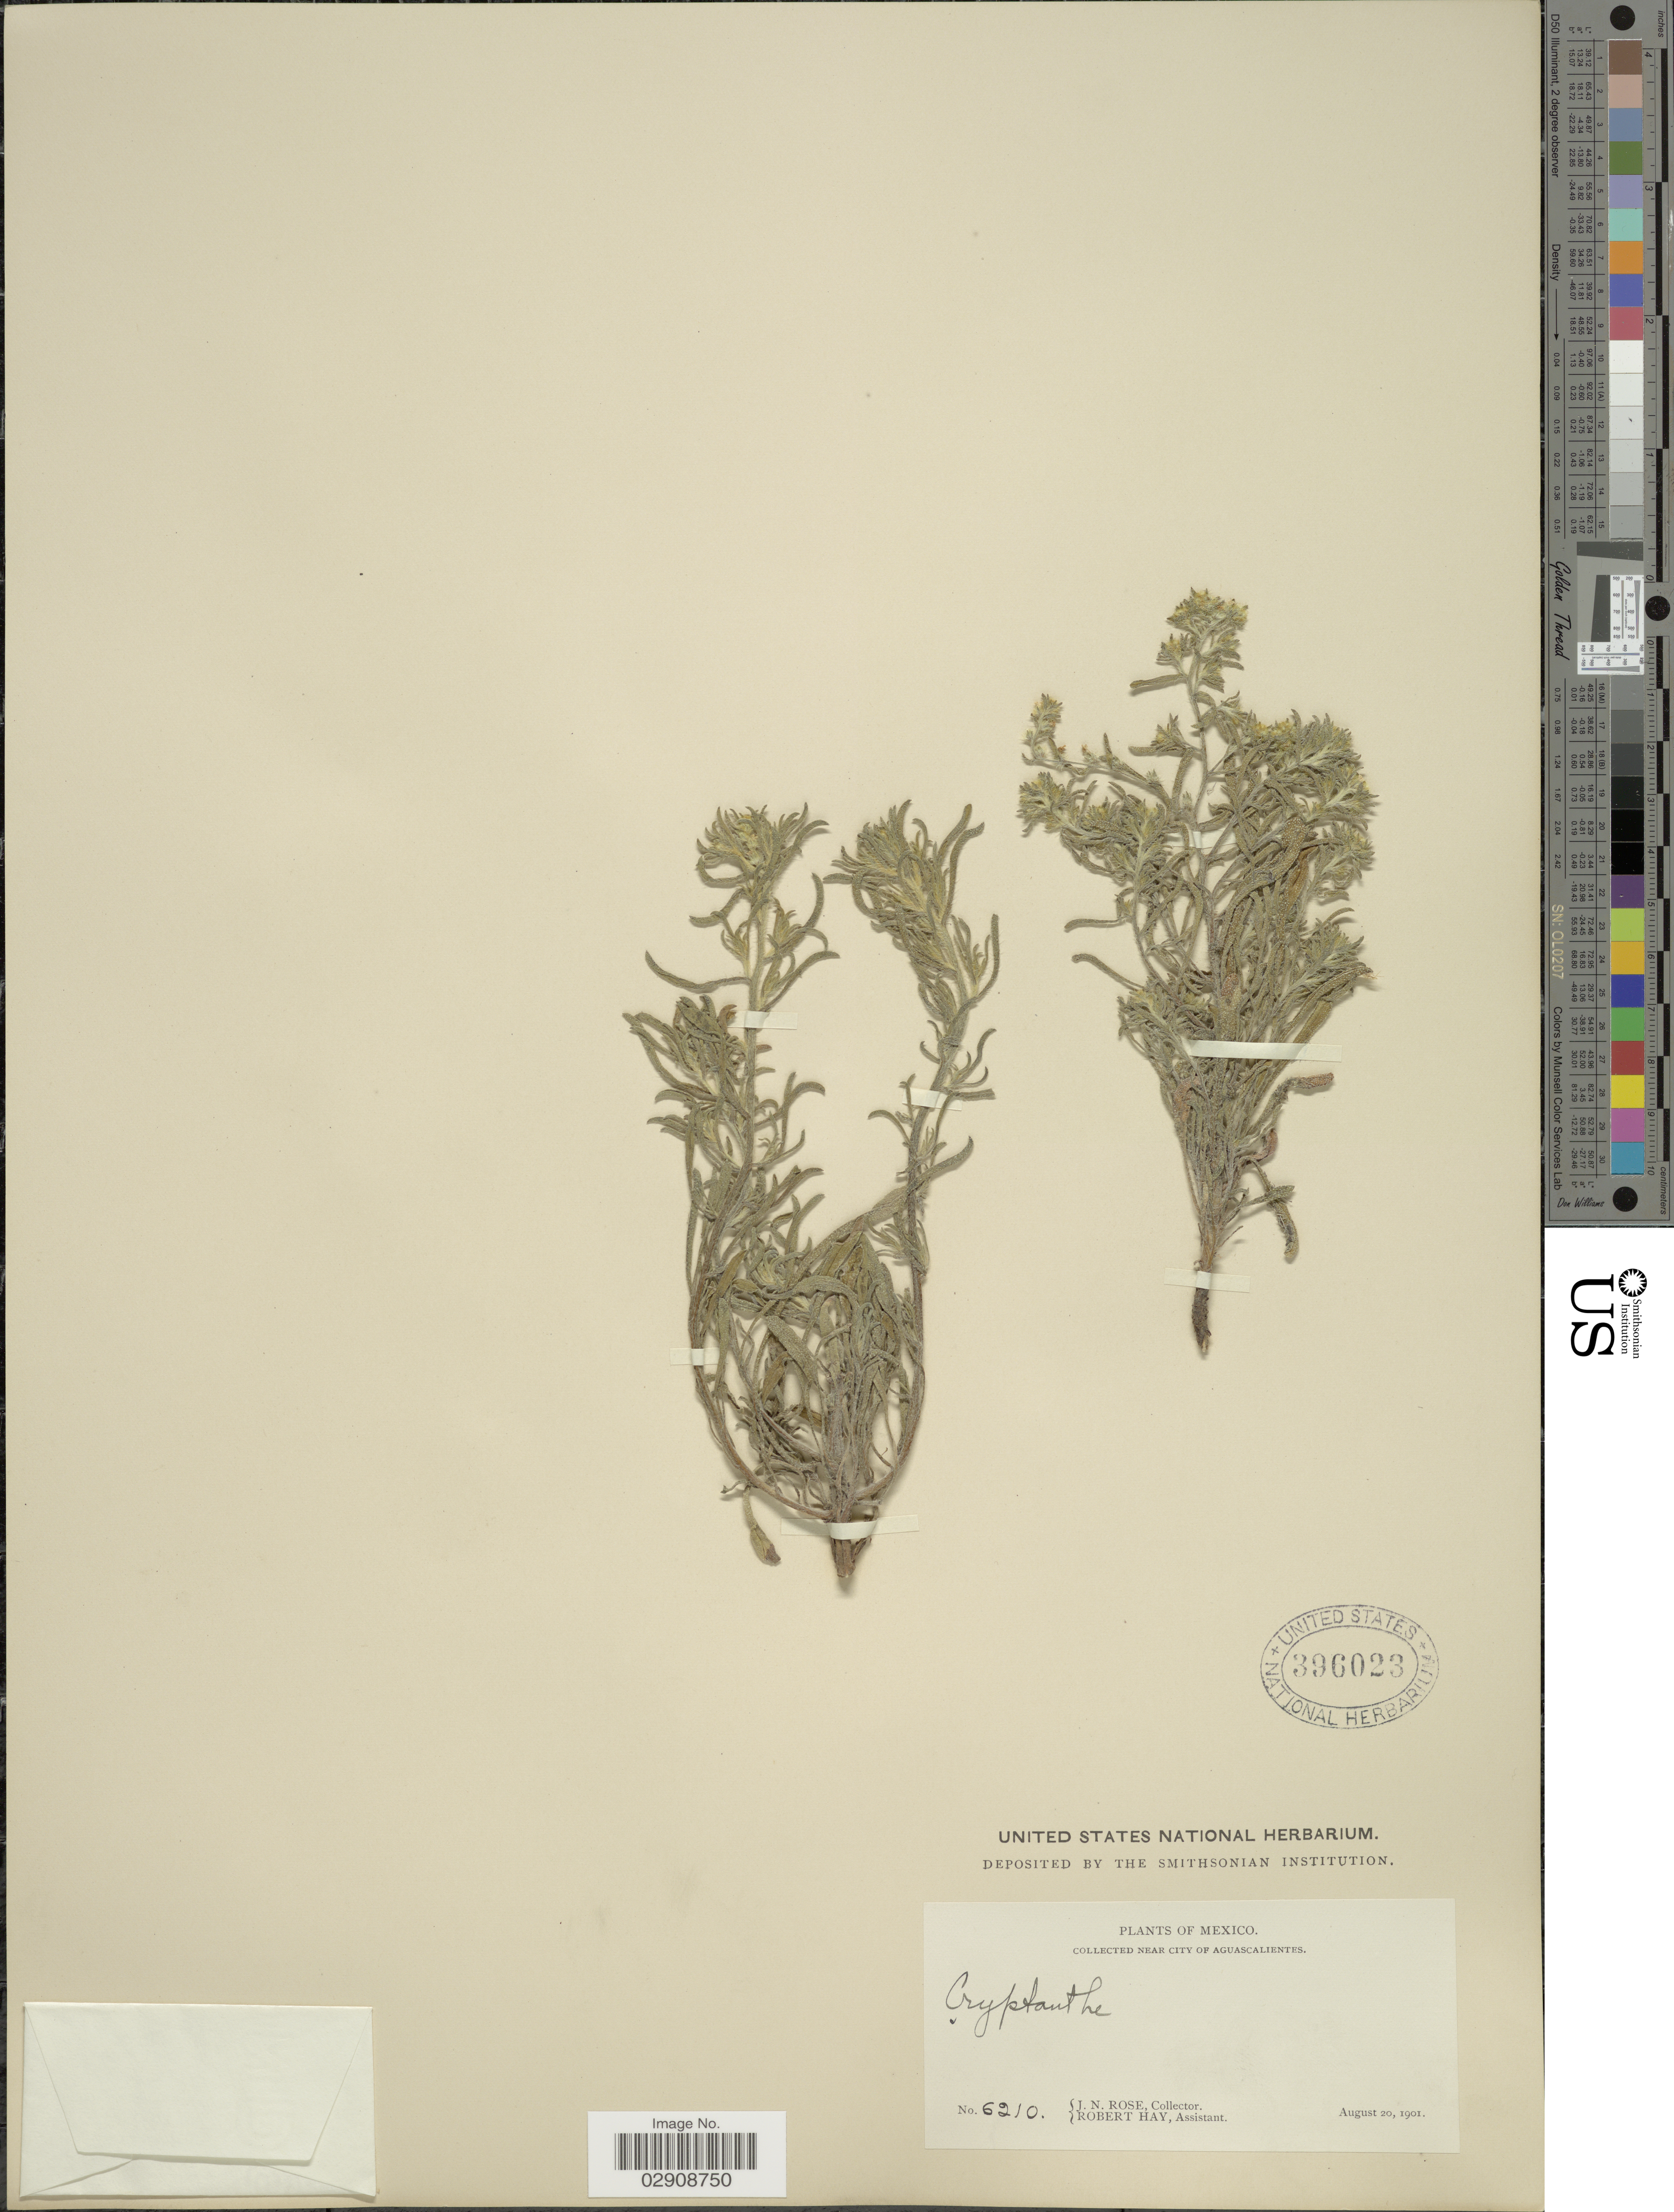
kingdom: Plantae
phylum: Tracheophyta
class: Magnoliopsida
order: Boraginales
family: Boraginaceae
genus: Cryptantha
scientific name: Cryptantha maritima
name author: (Greene) Greene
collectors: J. N. Rose & R. H. Hay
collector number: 6210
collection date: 1901-08-20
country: Mexico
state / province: Aguascalientes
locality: Near city of Aguascalientes.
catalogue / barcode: US 396023